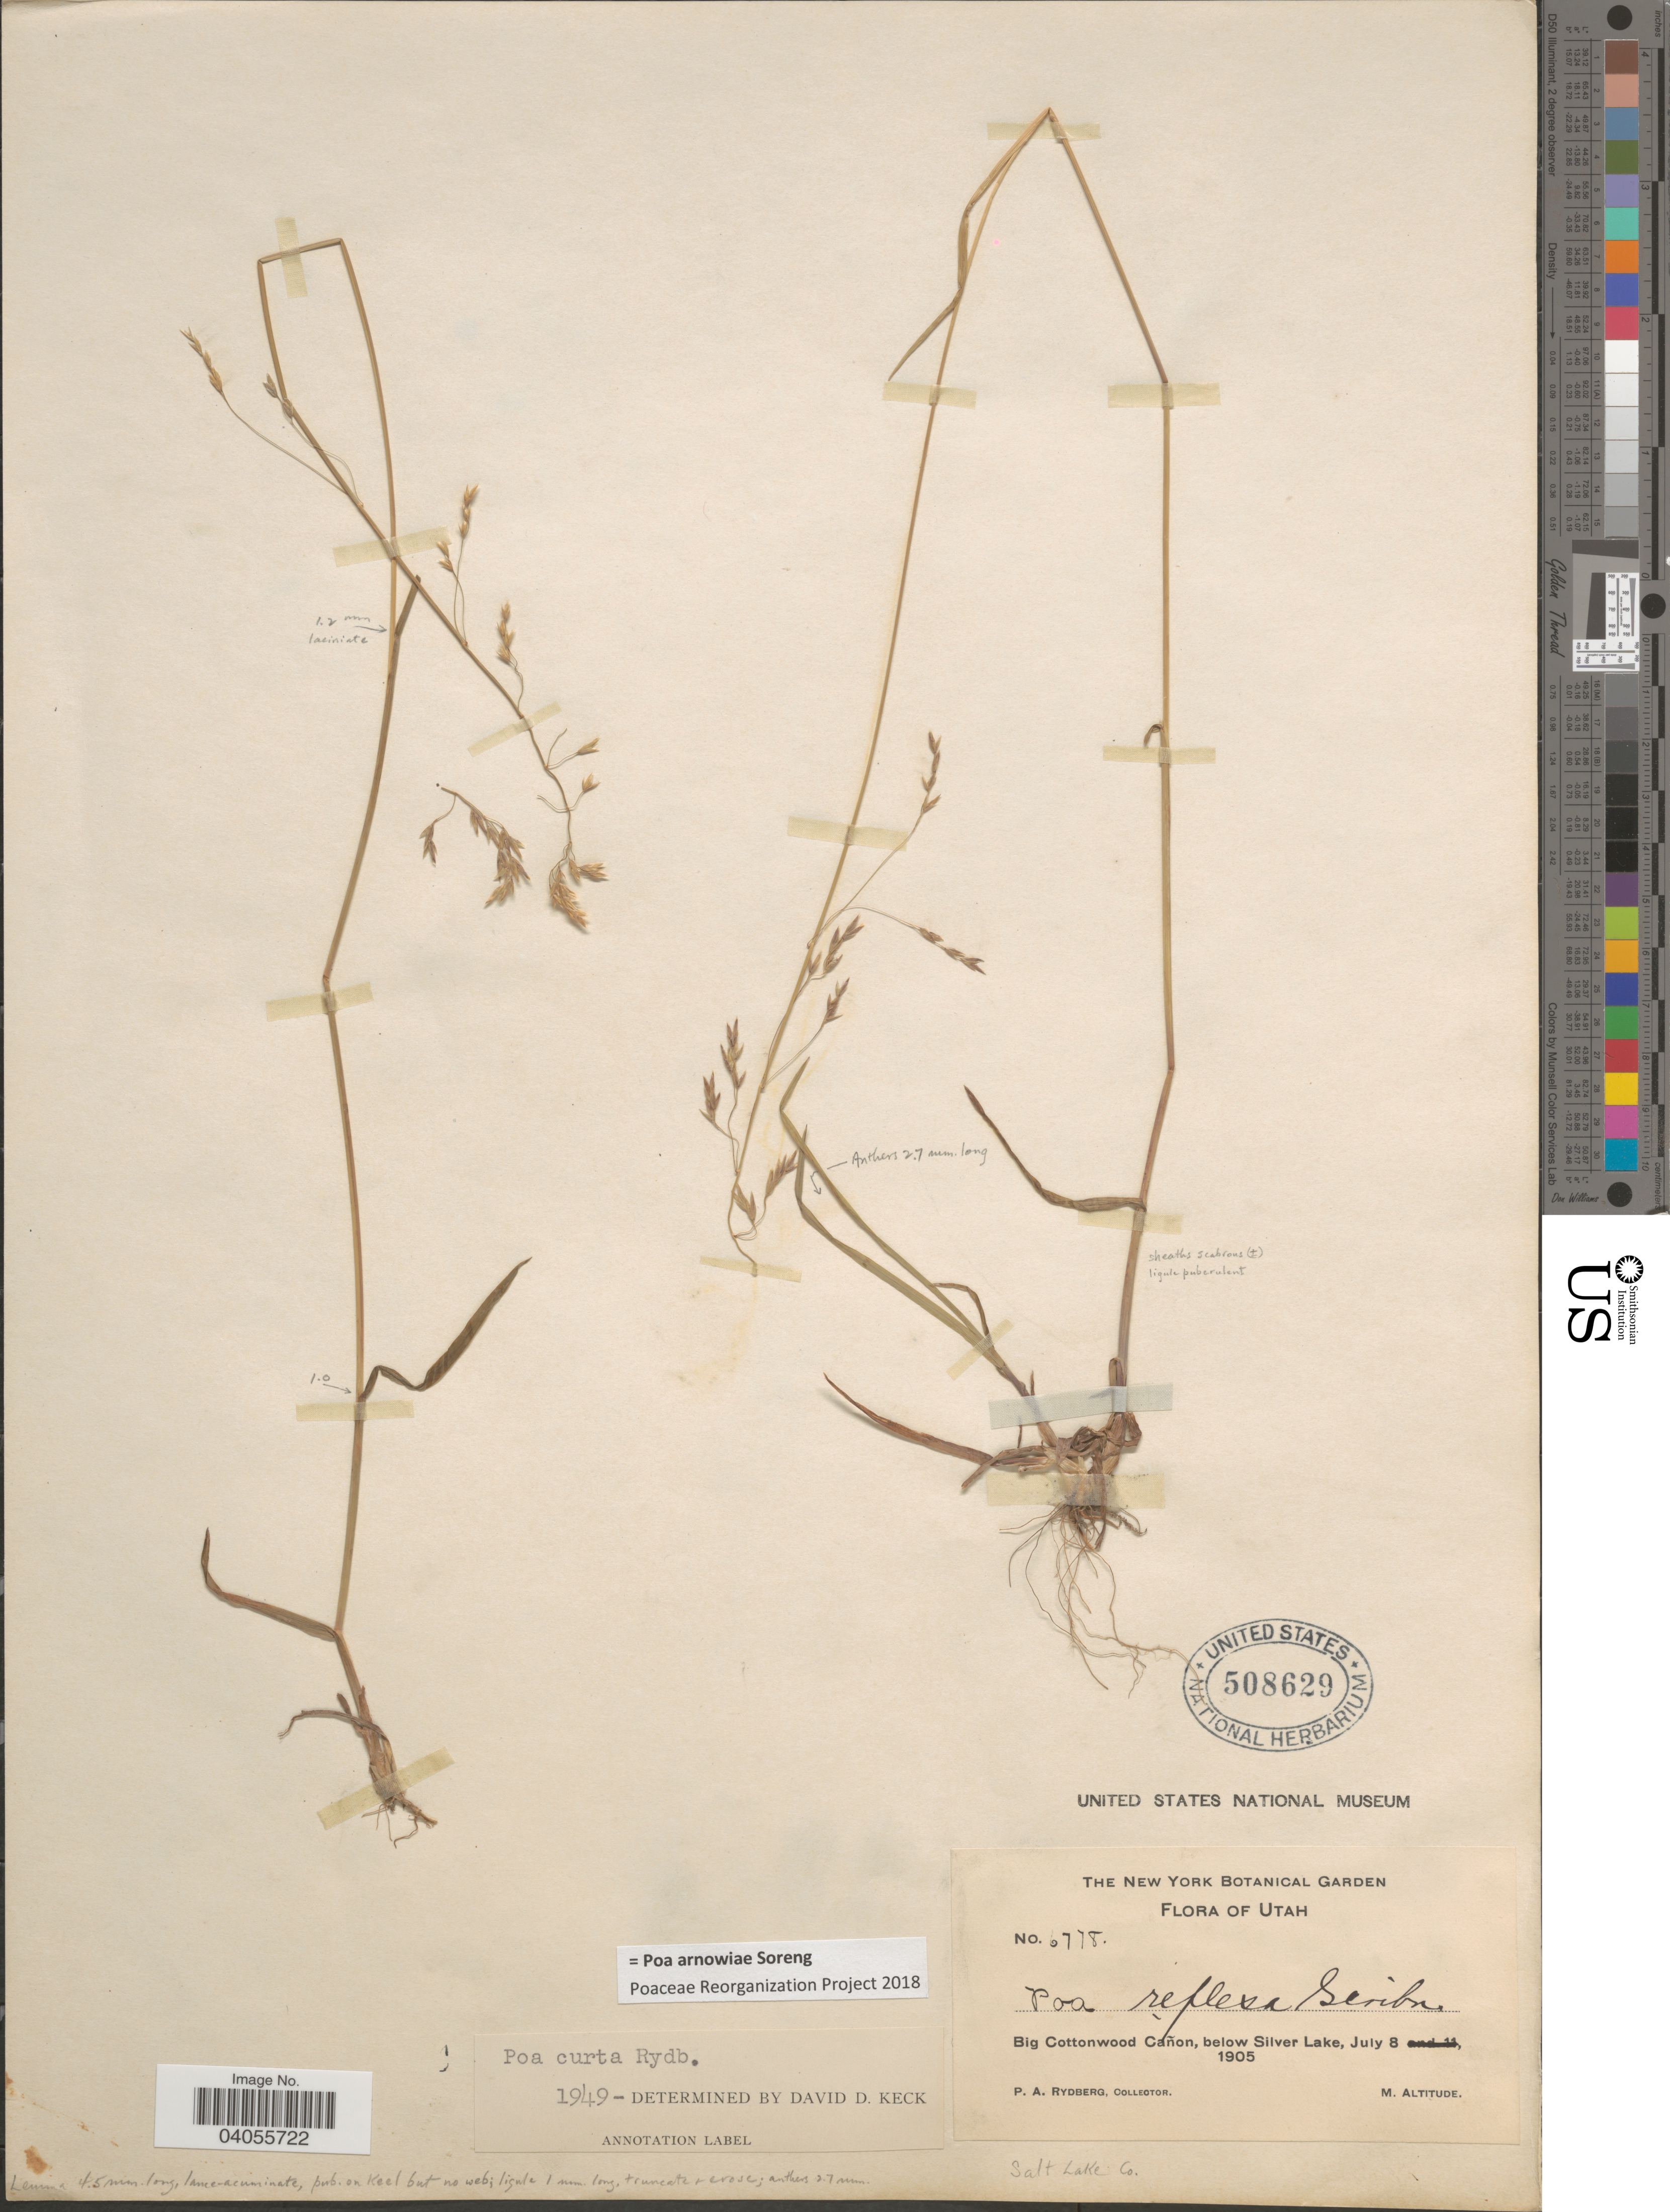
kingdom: Plantae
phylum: Tracheophyta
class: Liliopsida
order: Poales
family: Poaceae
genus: Poa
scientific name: Poa arnowiae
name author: Soreng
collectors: P. A. Rydberg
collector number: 6778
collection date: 1905-07-08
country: United States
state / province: Utah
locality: Big Cottonwood Cañon, below Silver Lake. Salt Lake Co.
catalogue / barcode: US 508629